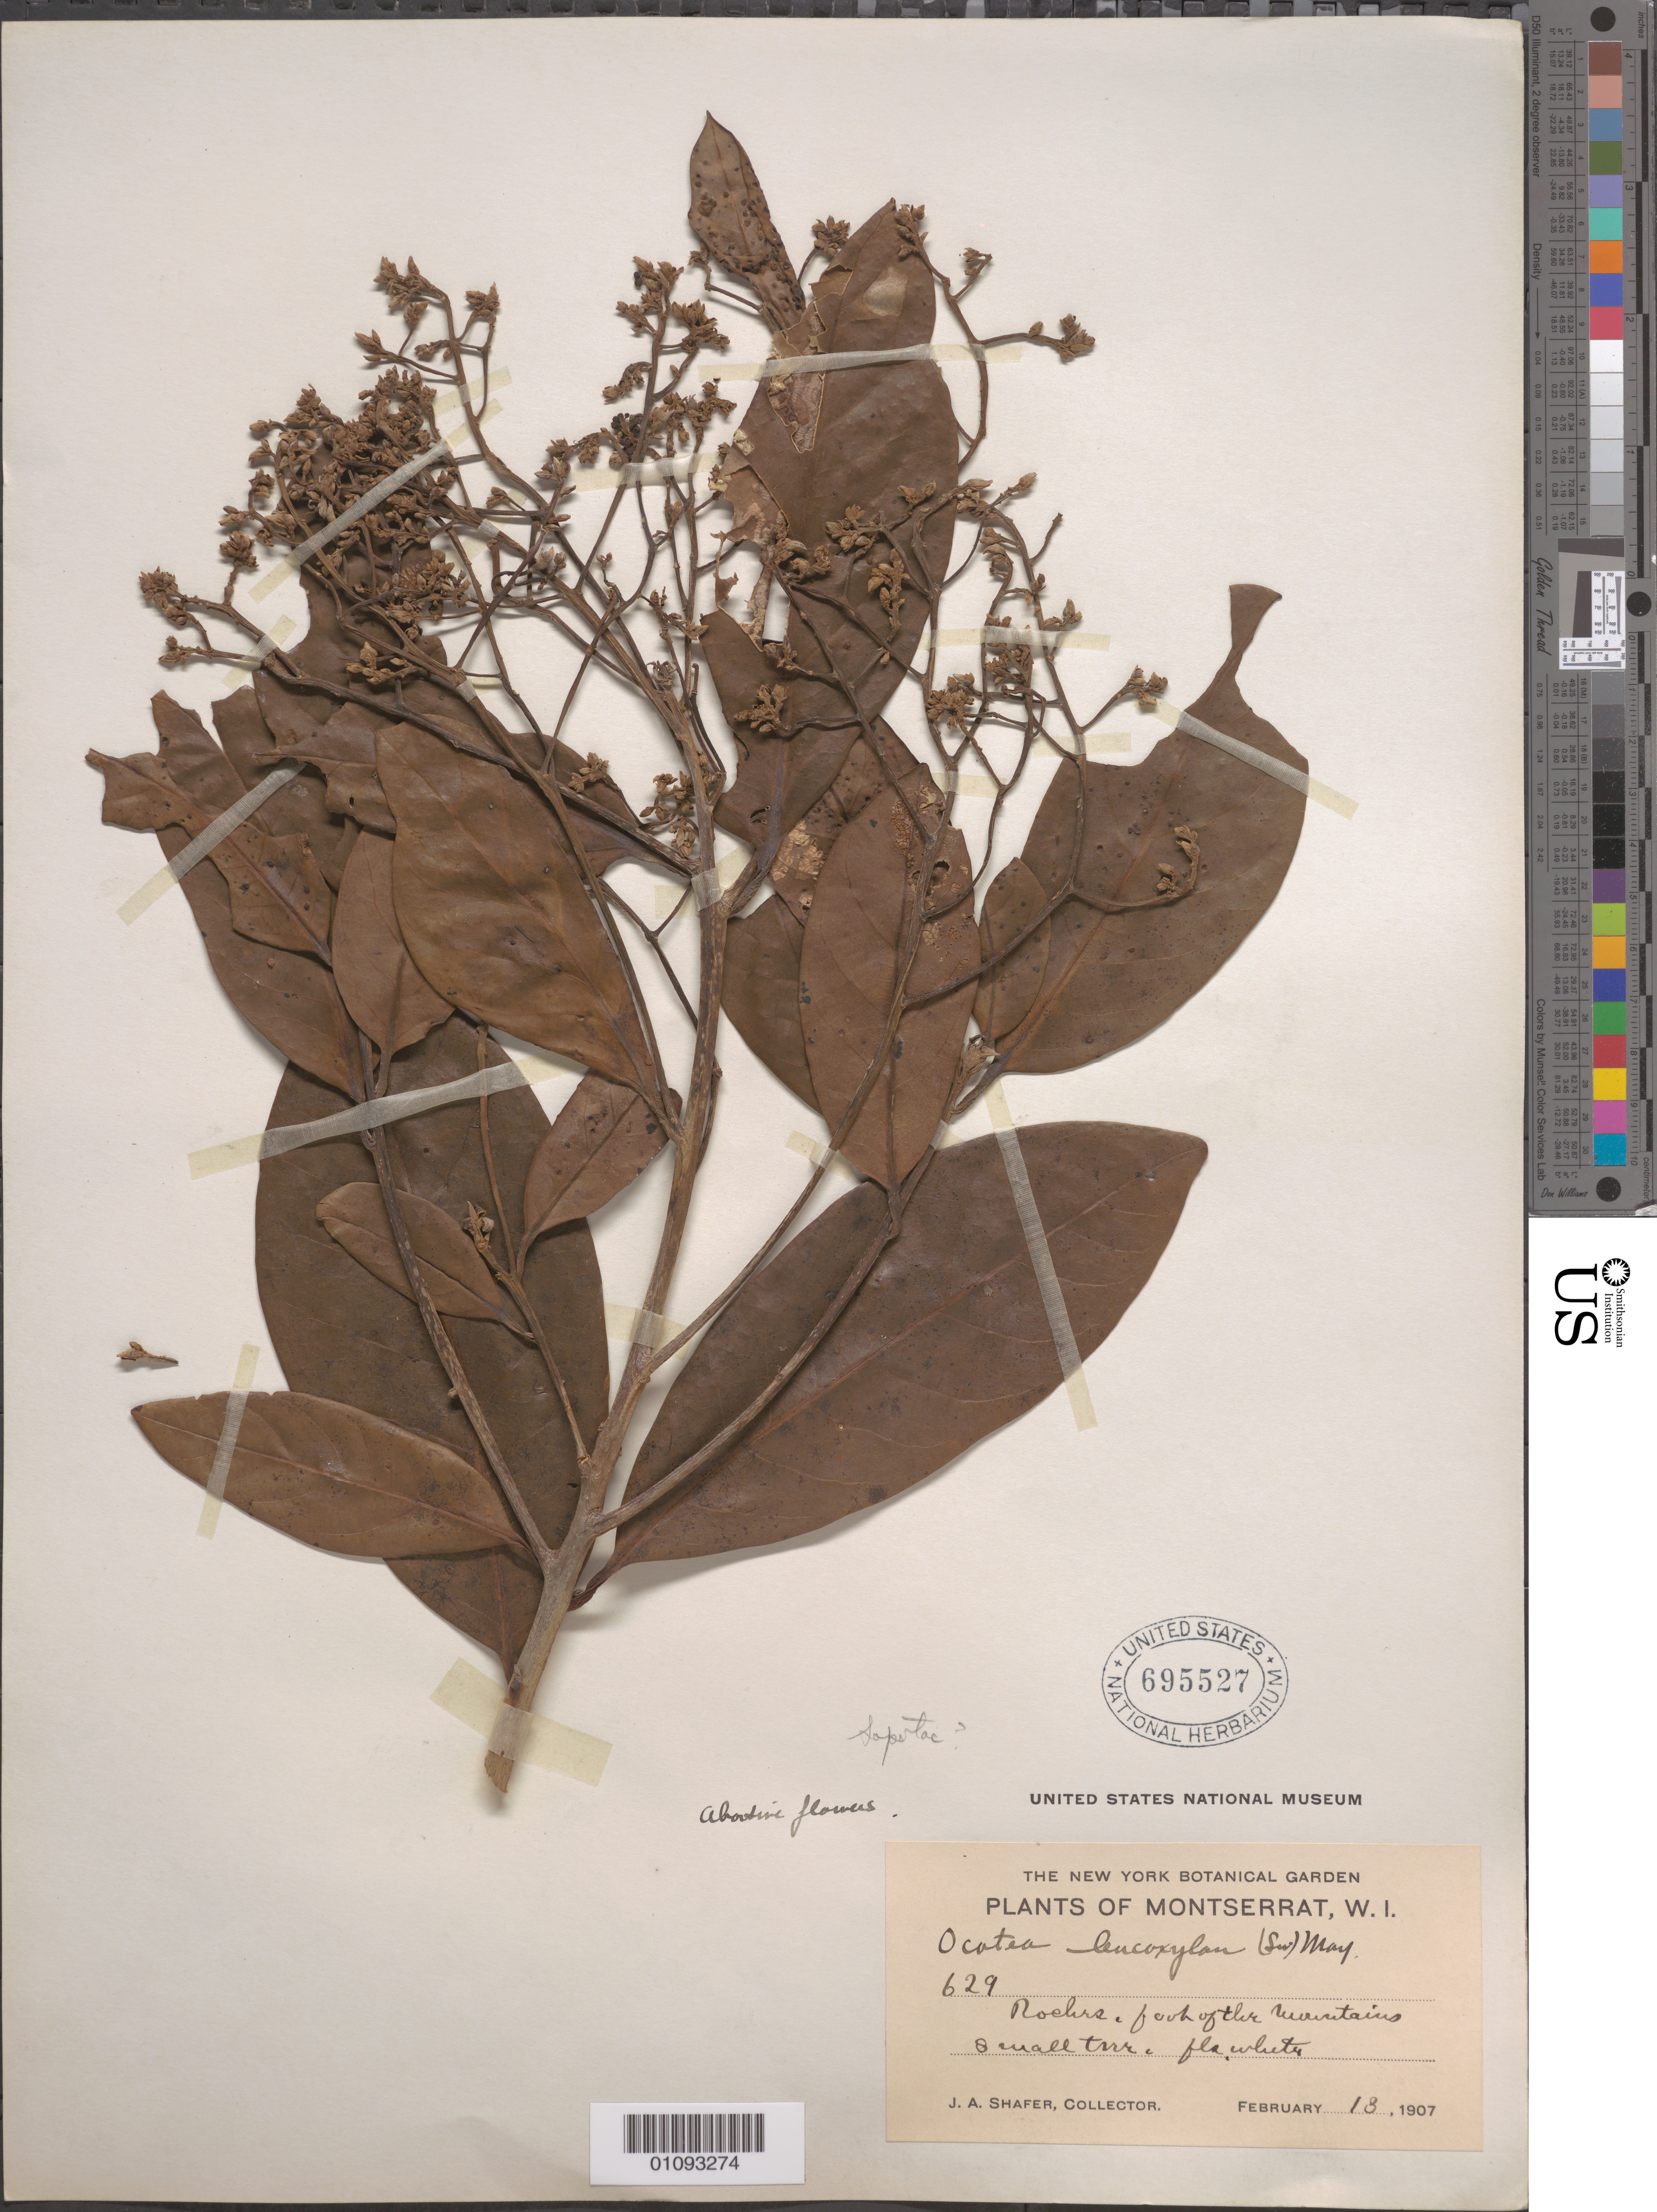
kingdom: Plantae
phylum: Tracheophyta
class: Magnoliopsida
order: Laurales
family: Lauraceae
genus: Ocotea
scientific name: Ocotea leucoxylon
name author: (Sw.) Laness.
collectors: J. A. Shafer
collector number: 629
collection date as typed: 13 Feb 1907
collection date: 1907-02-13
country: Montserrat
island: Montserrat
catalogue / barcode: US 695527